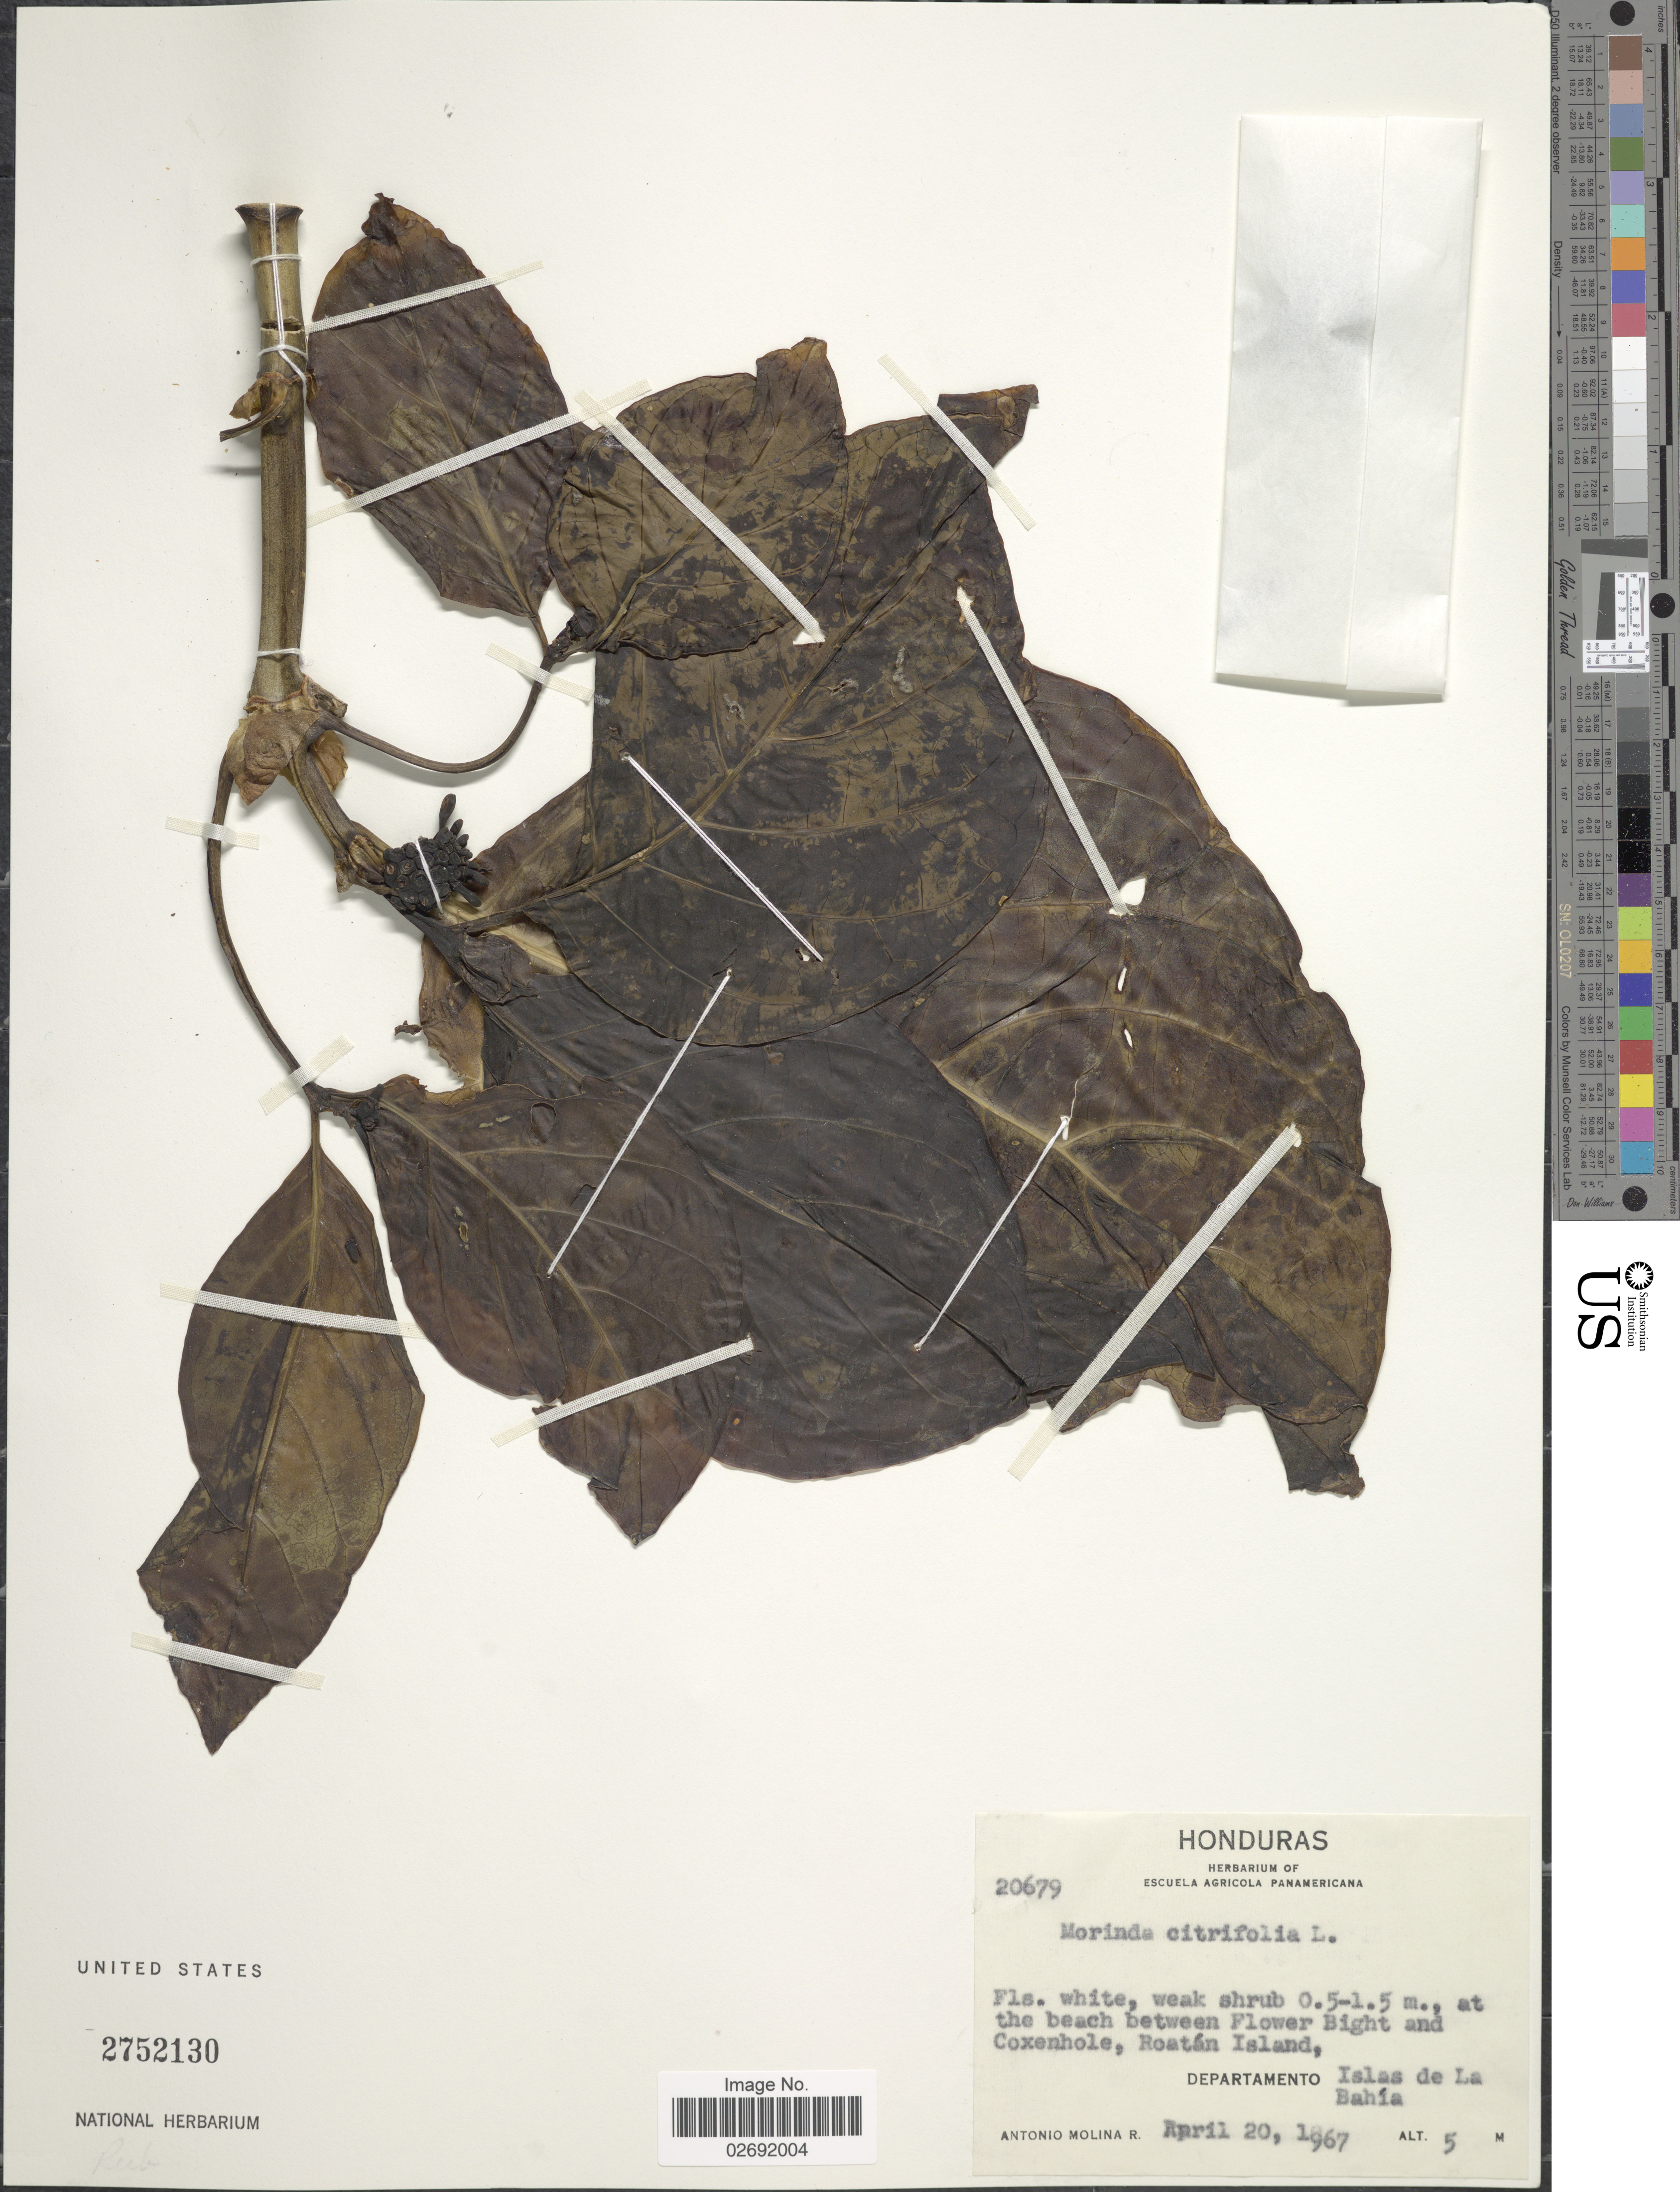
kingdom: Plantae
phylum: Tracheophyta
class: Magnoliopsida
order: Gentianales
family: Rubiaceae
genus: Morinda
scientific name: Morinda citrifolia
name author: L.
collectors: A. Molina R.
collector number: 20679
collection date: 1967-04-20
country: Honduras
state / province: Islas de la Bahía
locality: At the beach between Flower Bight and Coxenhole, Roatán island, Department Islas de La Bahía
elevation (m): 5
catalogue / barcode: US 2752130